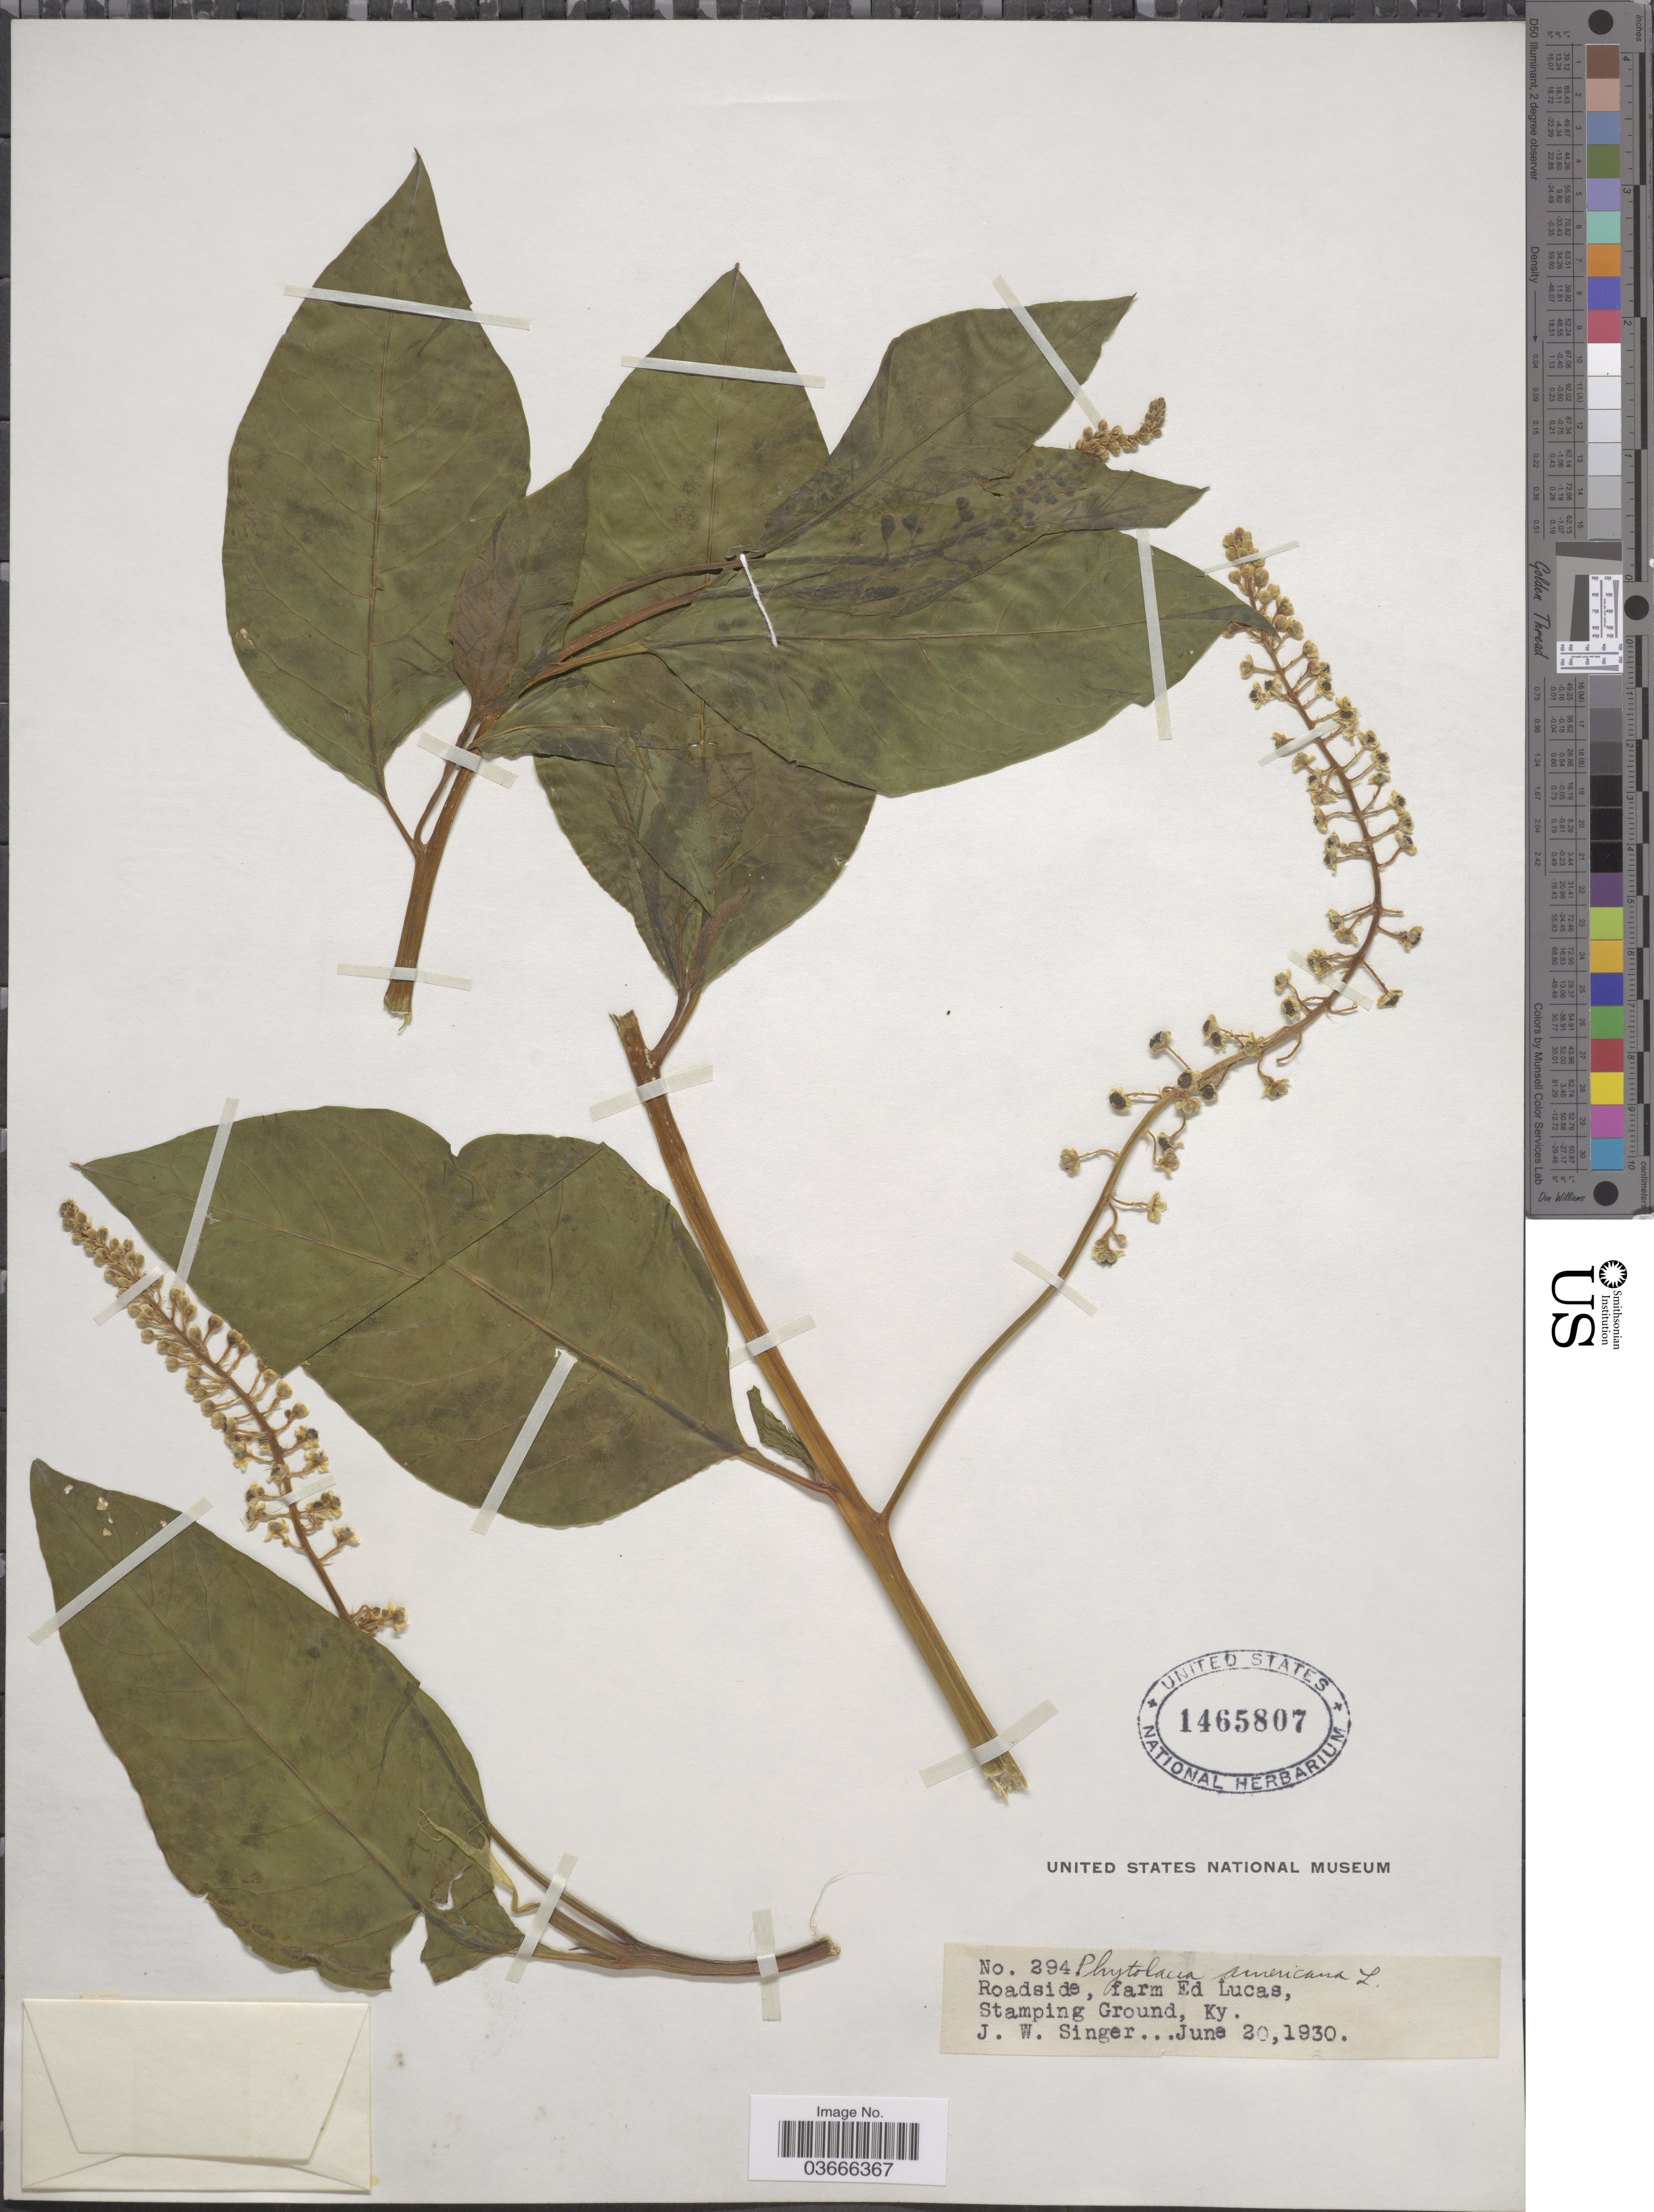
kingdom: Plantae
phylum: Tracheophyta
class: Magnoliopsida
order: Caryophyllales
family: Phytolaccaceae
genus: Phytolacca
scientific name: Phytolacca americana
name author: L.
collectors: J. EW. Singer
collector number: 294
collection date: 1930-06-20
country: United States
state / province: Kentucky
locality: Roadside, farm Ed Lucas, Stamping Ground.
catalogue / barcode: US 1465807